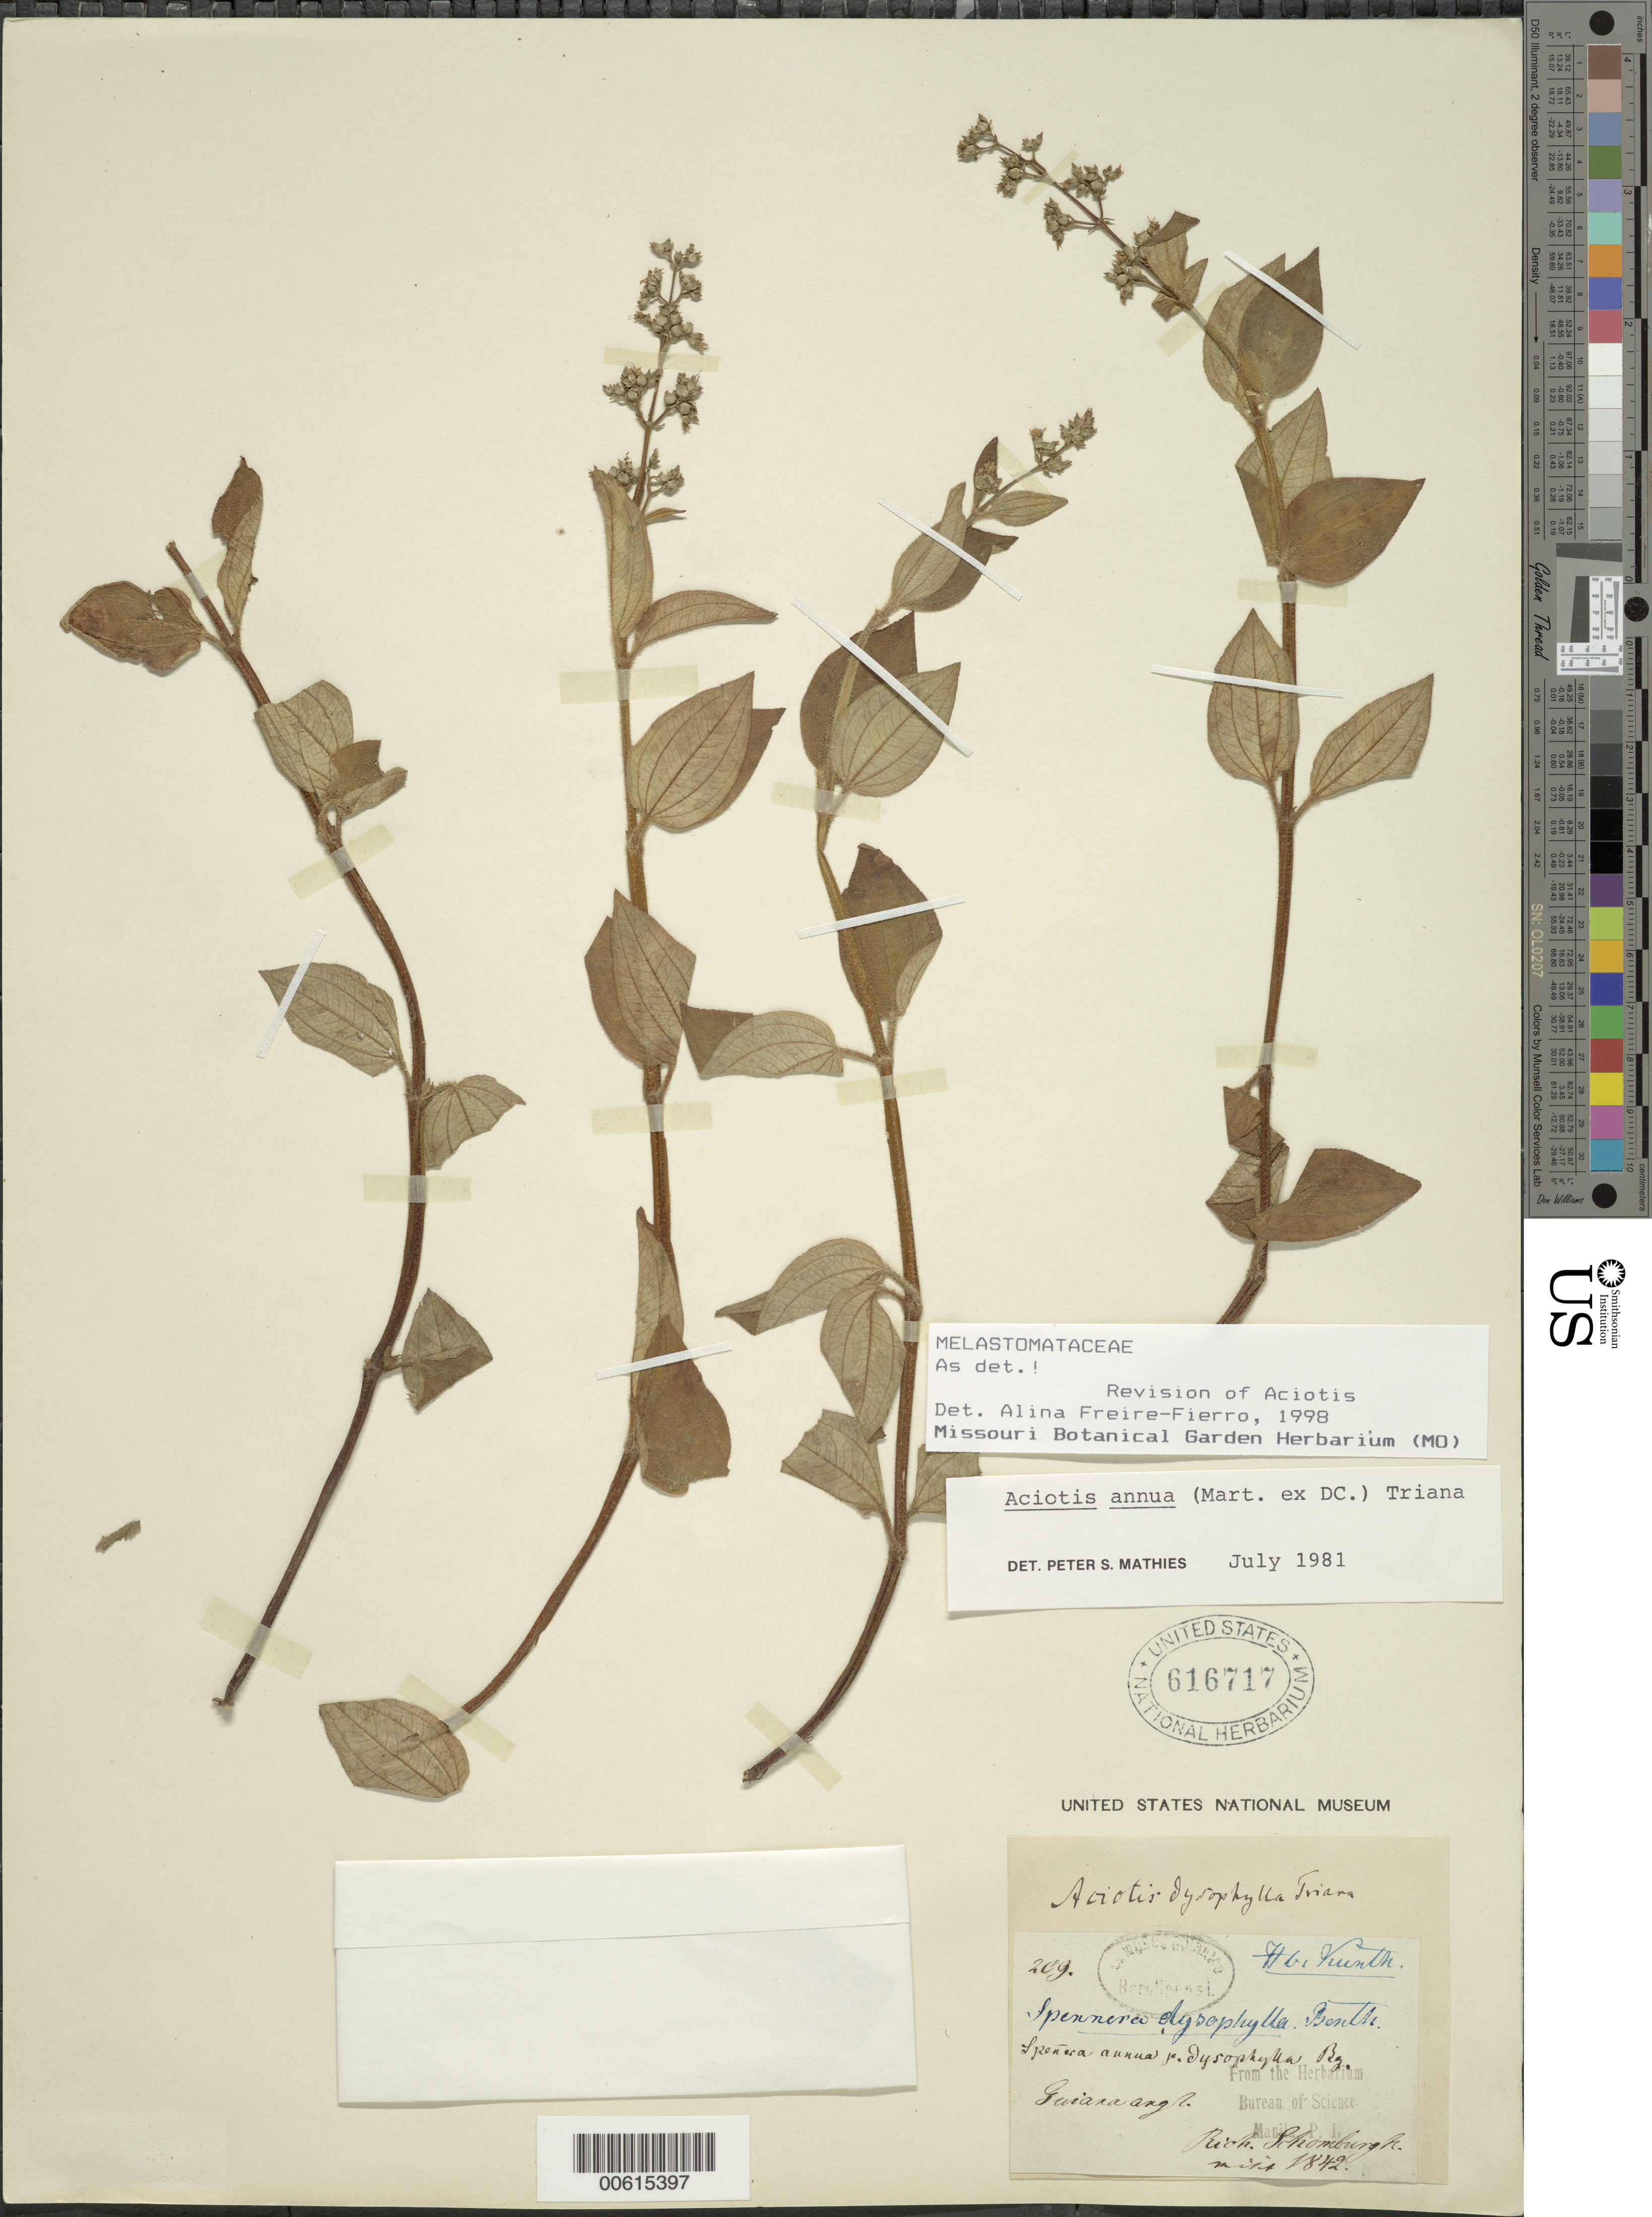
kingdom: Plantae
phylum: Tracheophyta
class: Magnoliopsida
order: Myrtales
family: Melastomataceae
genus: Aciotis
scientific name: Aciotis annua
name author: (Mart. ex DC.) Triana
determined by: Freire-Fierro, A.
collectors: M. R. Schomburgk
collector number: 209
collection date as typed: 1842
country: Guyana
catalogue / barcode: US 616717